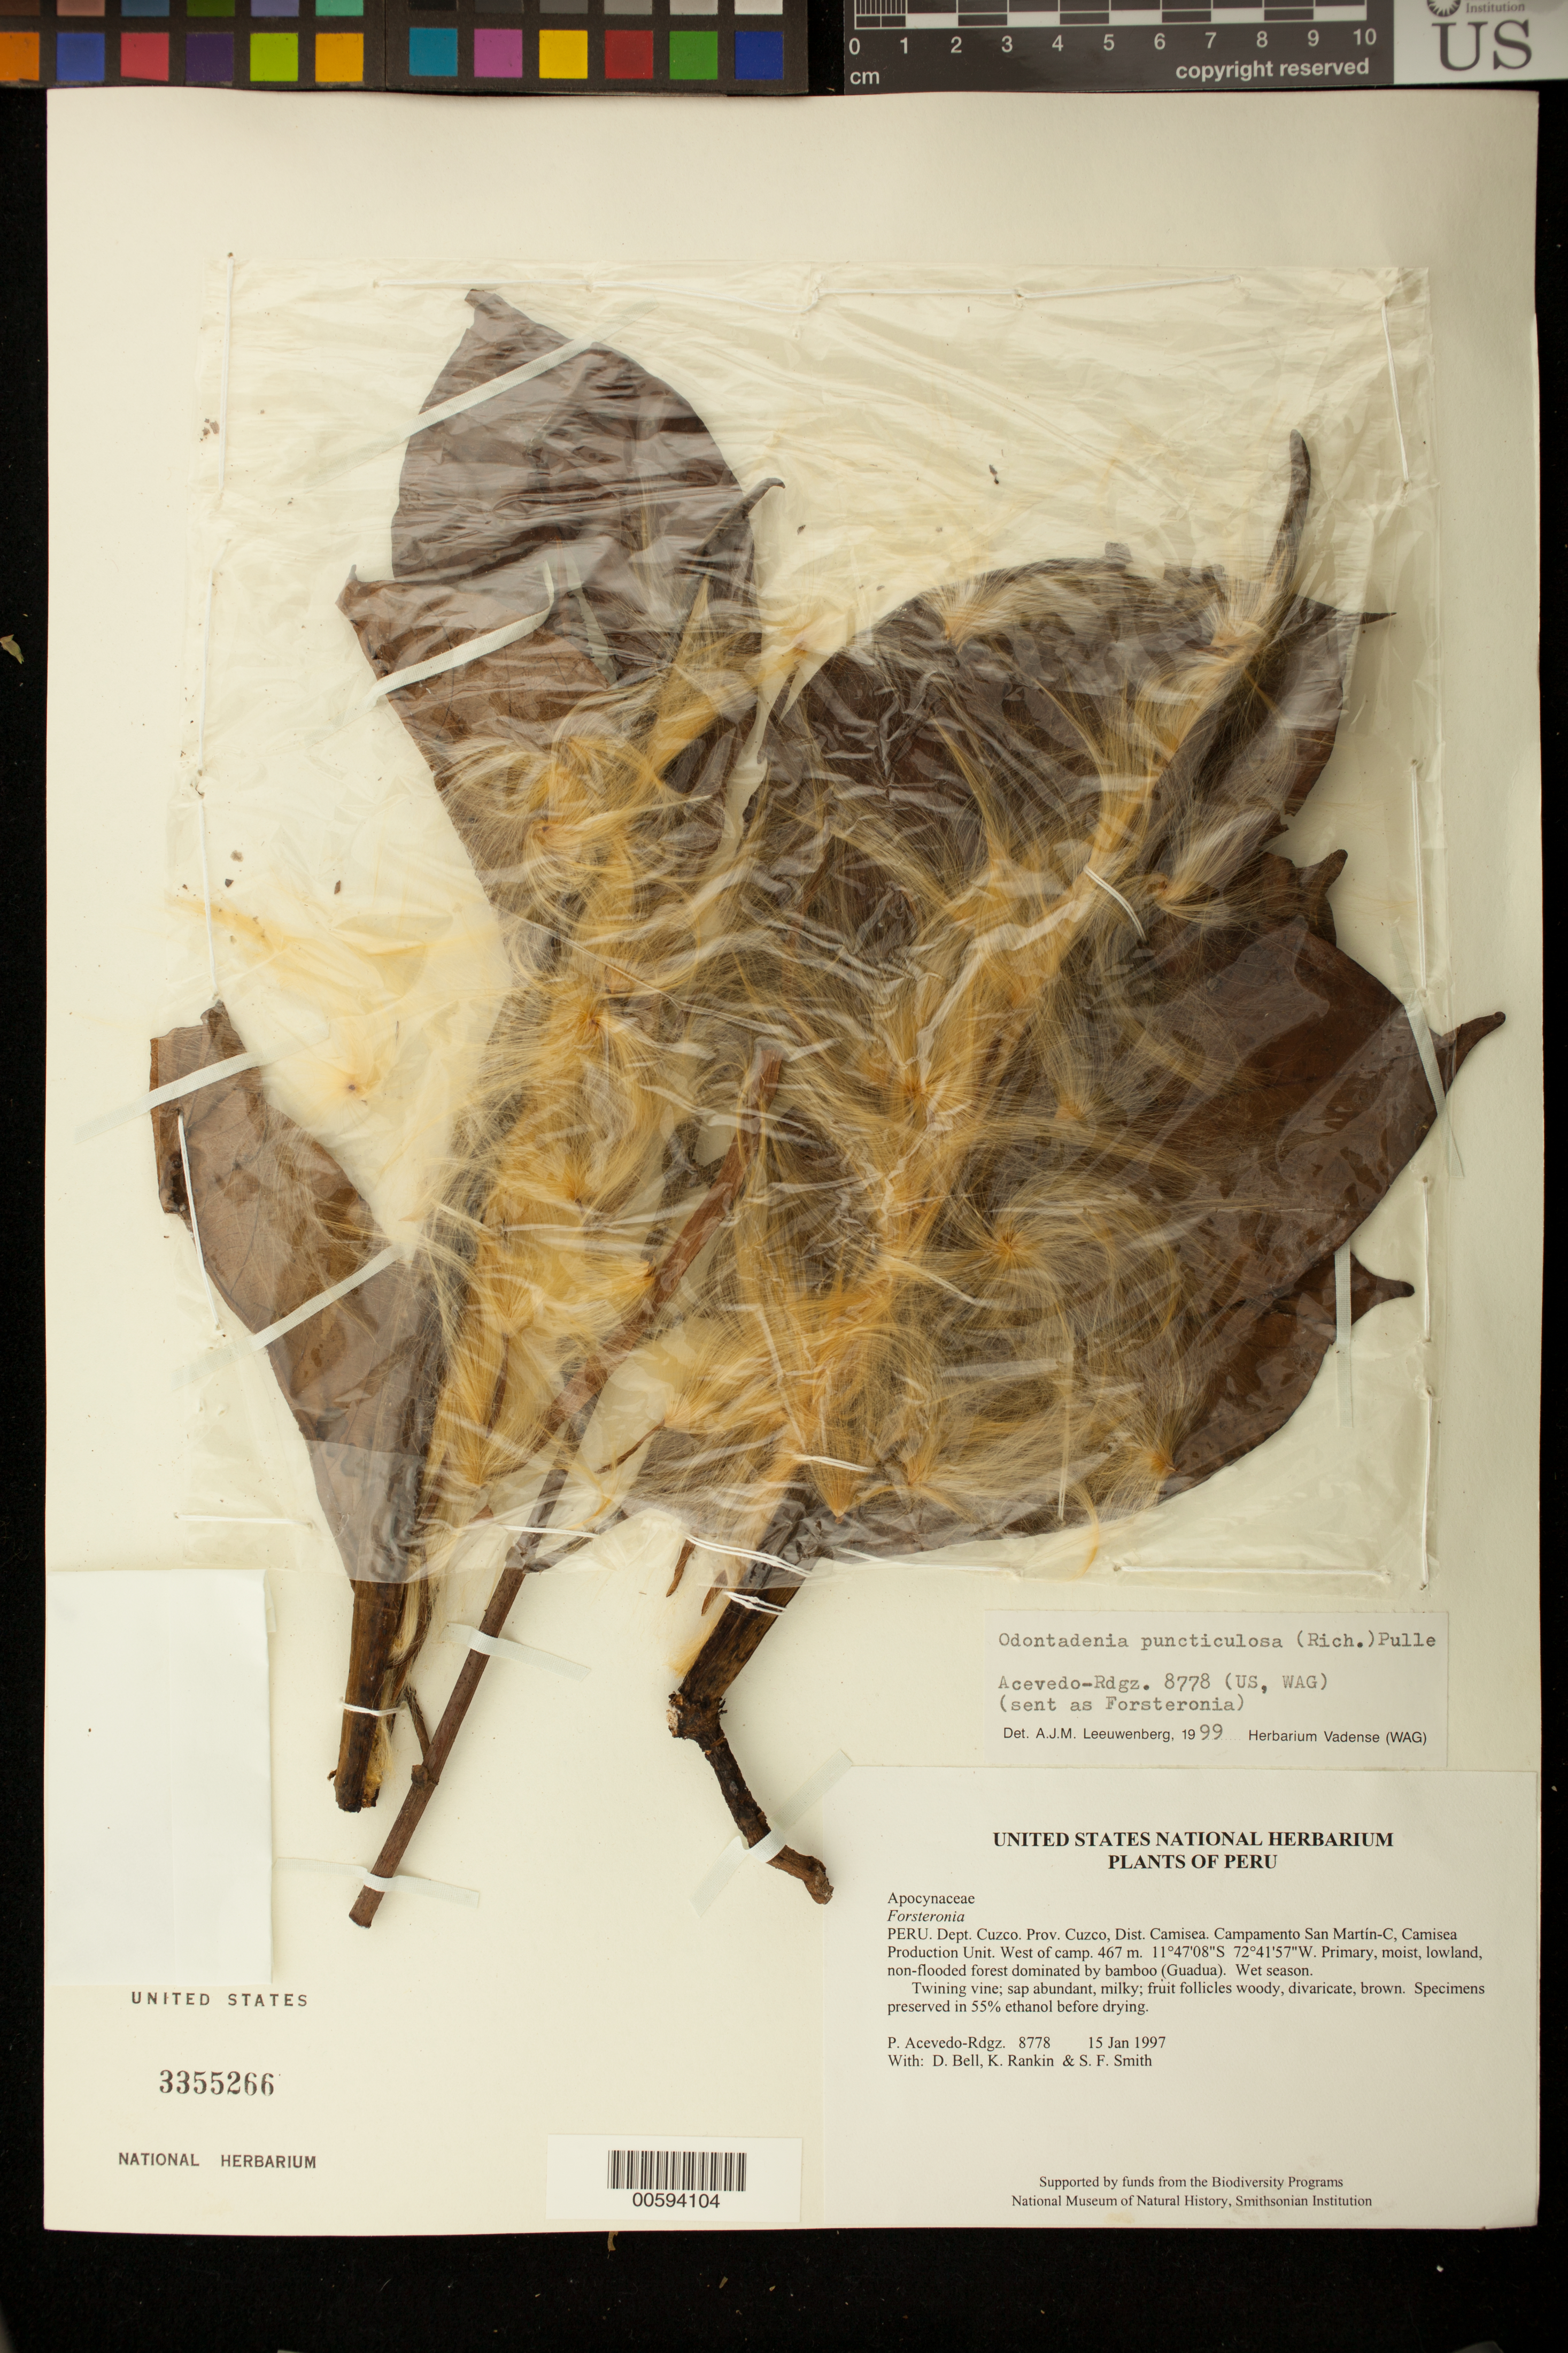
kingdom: Plantae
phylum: Tracheophyta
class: Magnoliopsida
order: Gentianales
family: Apocynaceae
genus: Odontadenia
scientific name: Odontadenia puncticulosa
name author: (Rich.) Pulle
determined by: Leeuwenberg, A. J. M.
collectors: P. Acevedo-Rodr., D. A. Bell, K. B. Rankin & S.F. Smith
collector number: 8778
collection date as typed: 15 Jan 1997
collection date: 1997-01-15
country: Peru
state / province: Cusco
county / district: Cusco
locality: Districto Camisea, Campamento San Martín-C, Camisea Production Unit. West of camp.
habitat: Primary, moist, lowland, non-flooded forest dominated by bamboo (Guadua). Wet season.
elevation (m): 467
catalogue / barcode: US 3355266